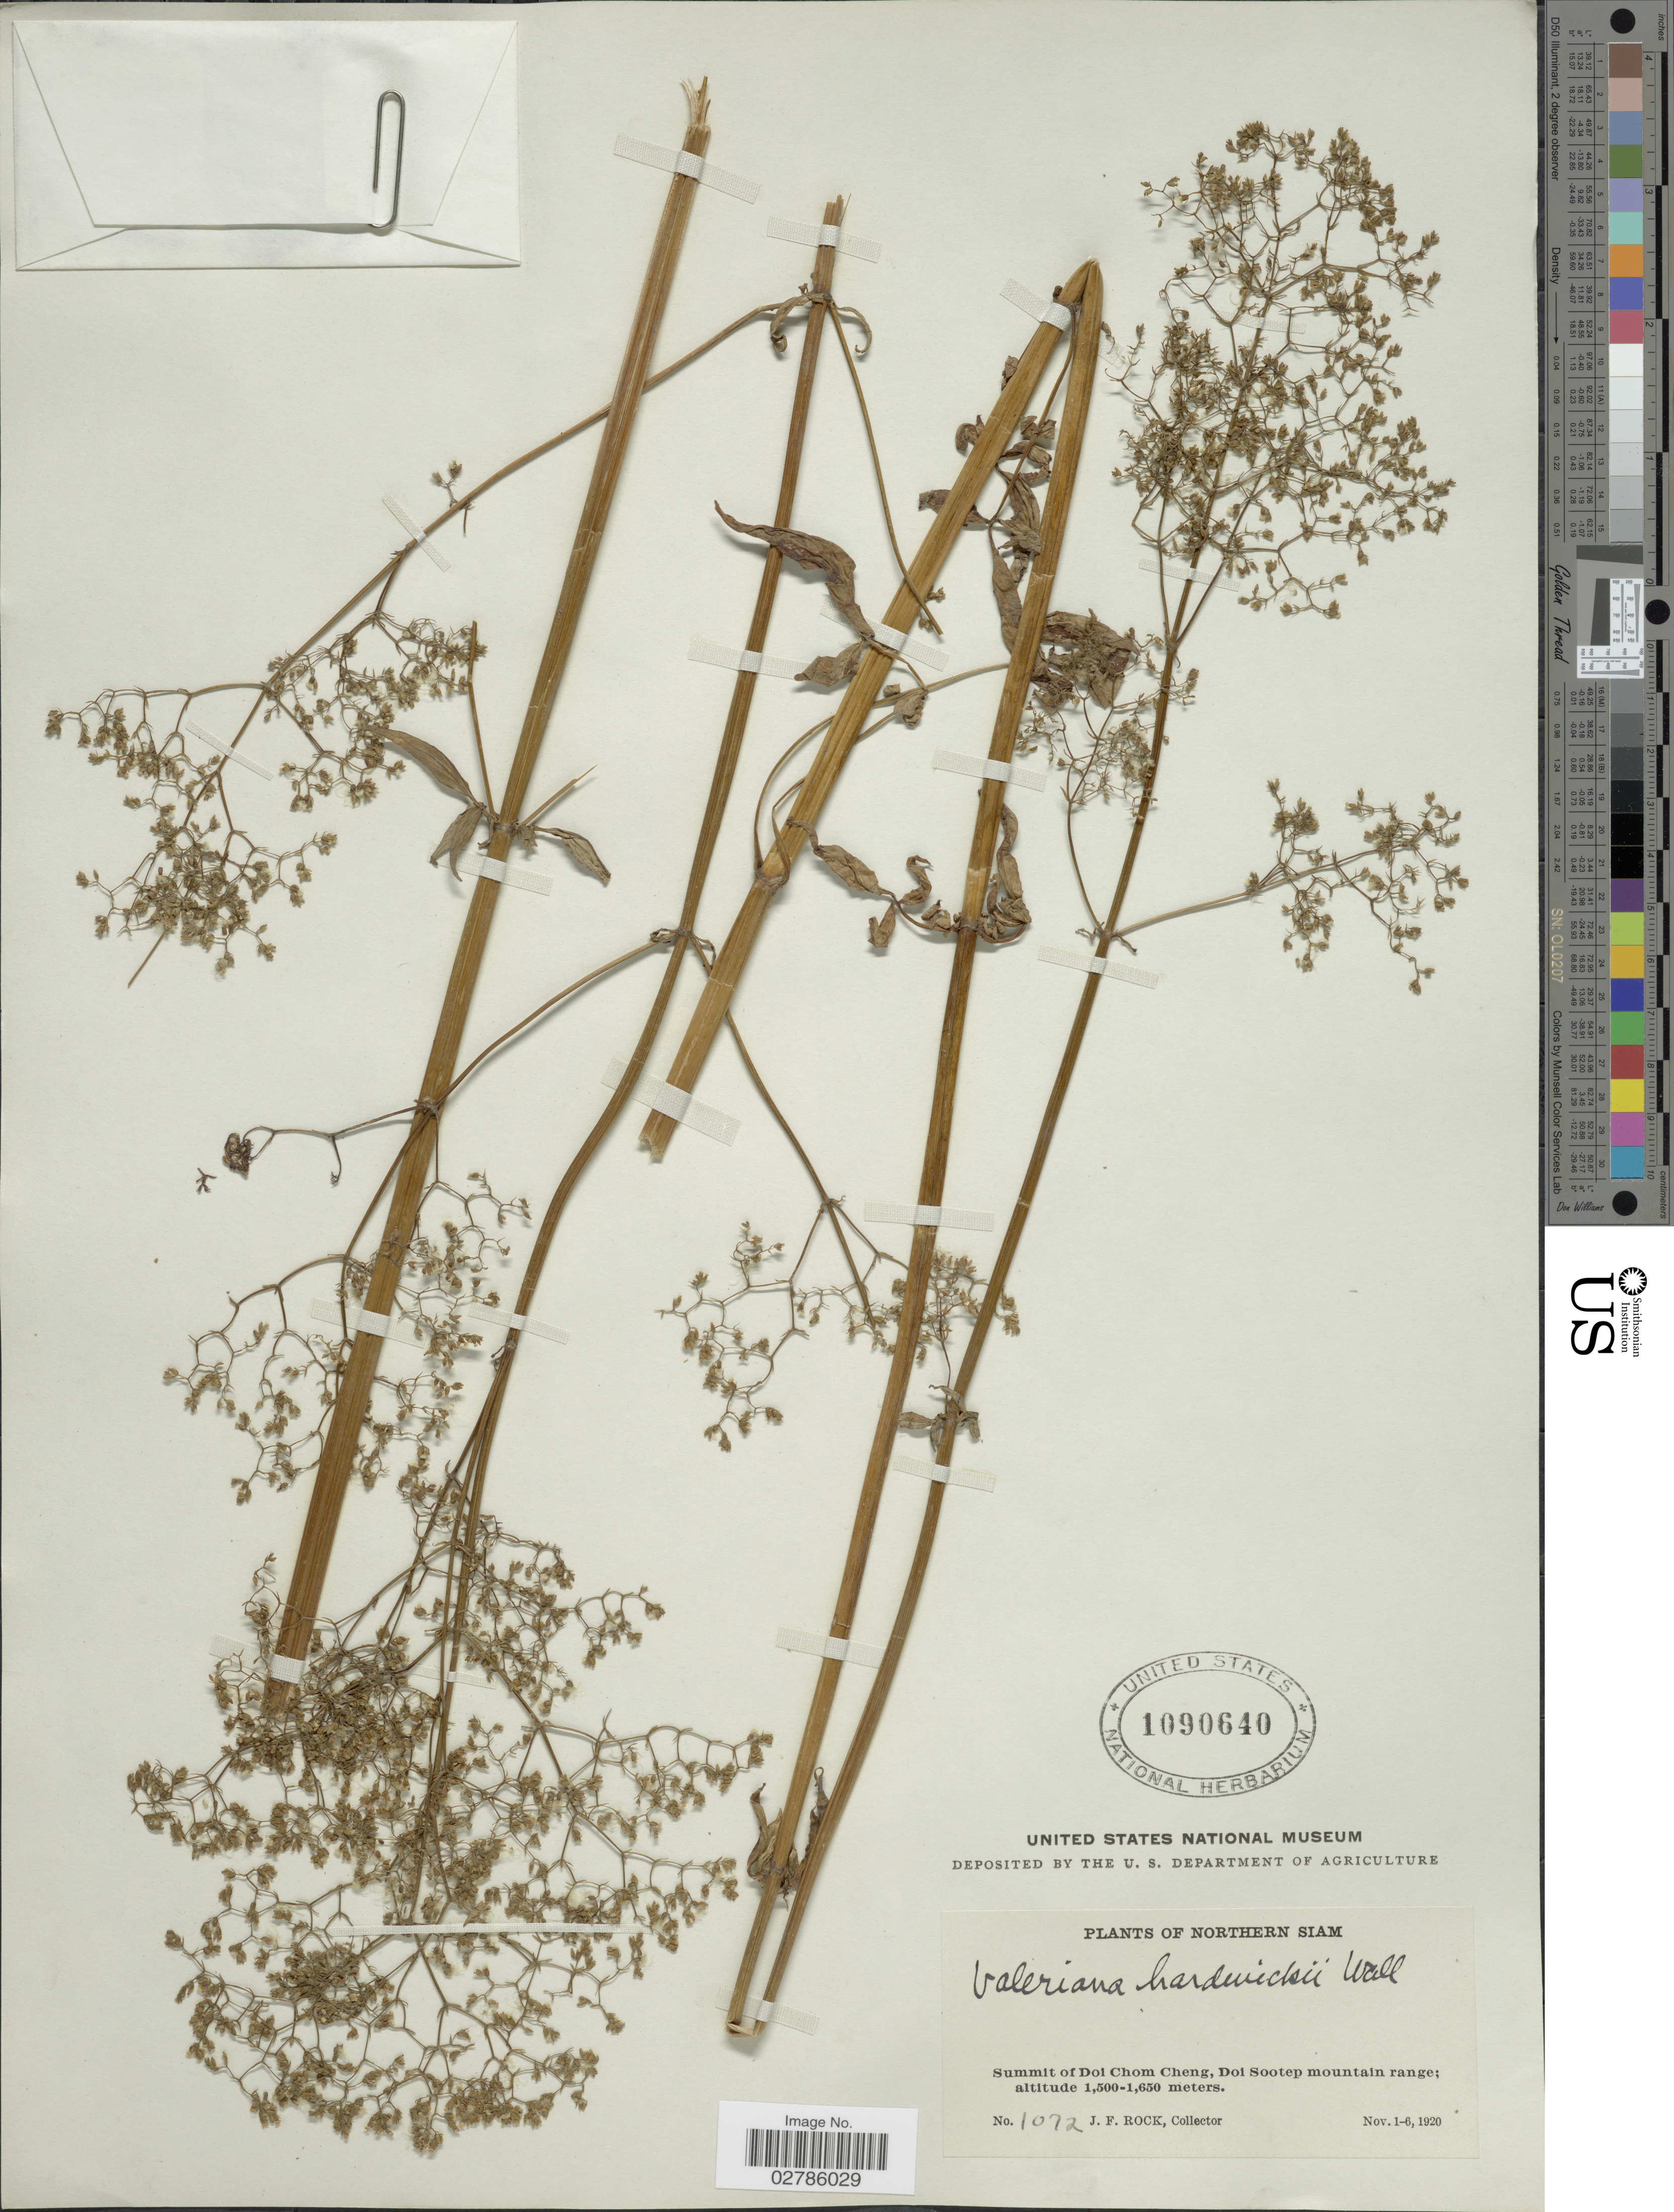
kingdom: Plantae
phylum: Tracheophyta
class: Magnoliopsida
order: Dipsacales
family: Caprifoliaceae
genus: Valeriana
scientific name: Valeriana hardwickii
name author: Wall.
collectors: J. Rock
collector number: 1072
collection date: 1920-11-01/1920-11-06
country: Thailand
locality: Northern Siam. Summit of Doi Chom Cheng, Doi Sootep mountain range.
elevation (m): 1500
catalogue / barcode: US 1090640